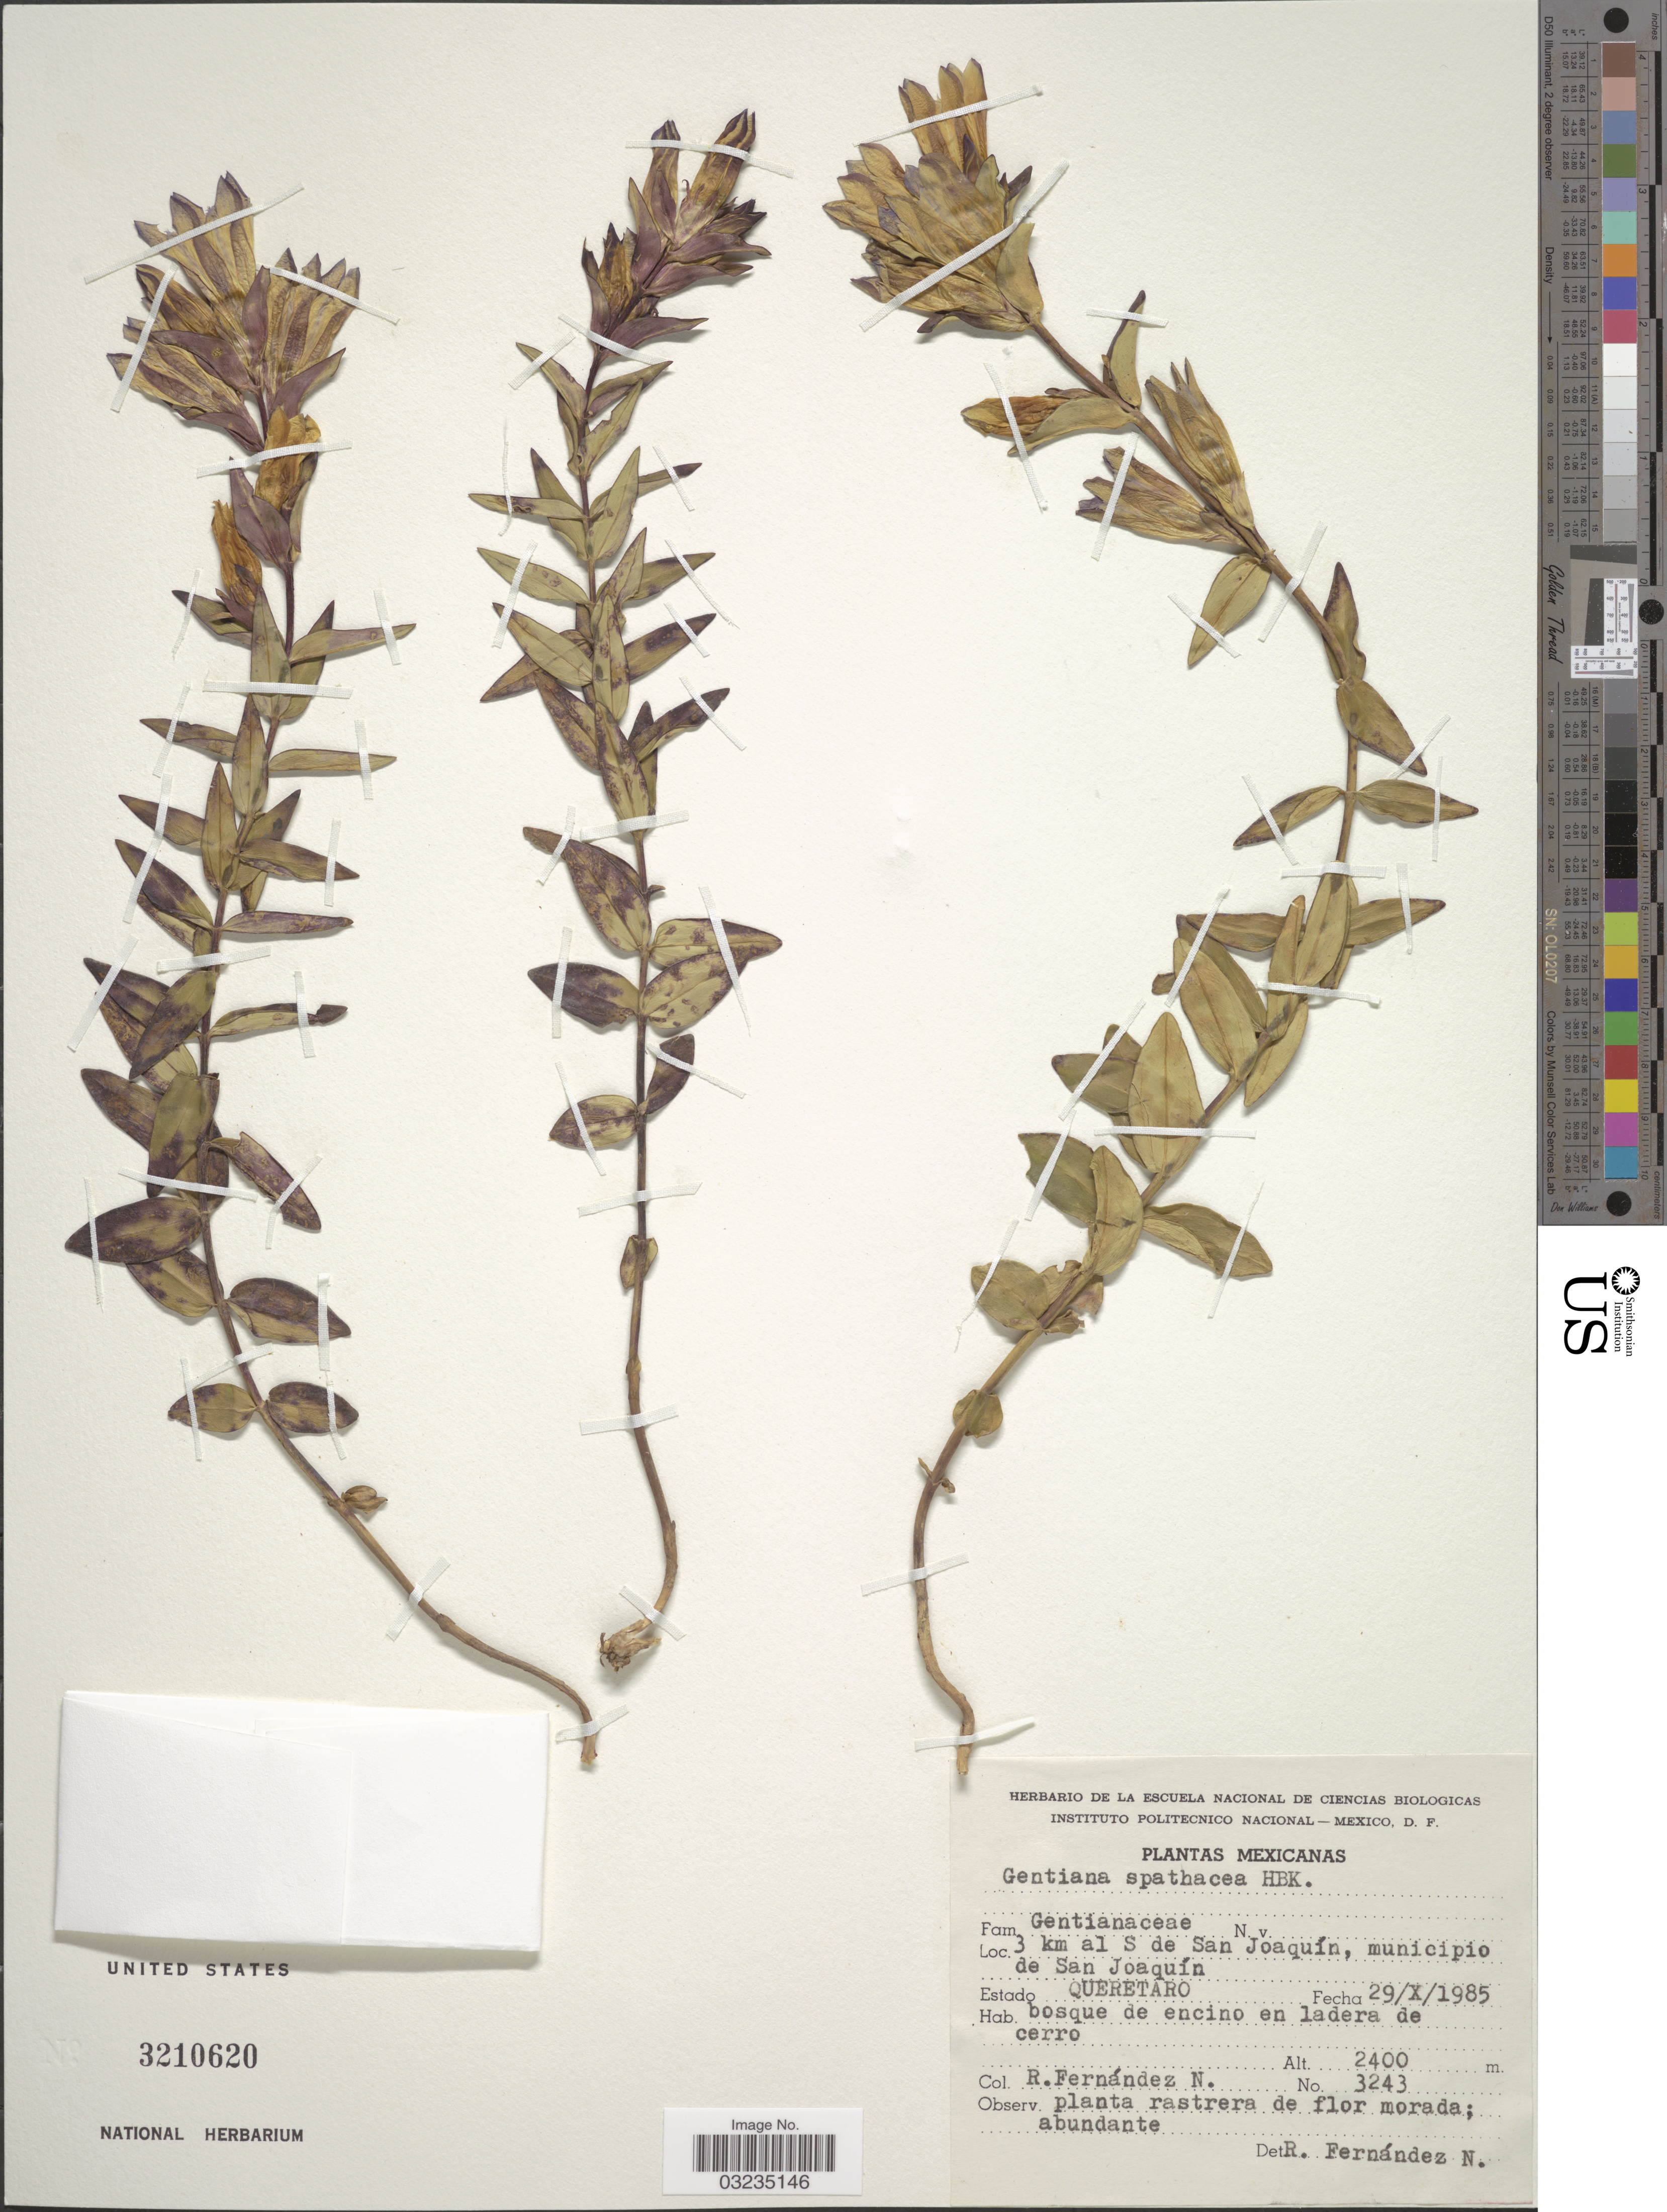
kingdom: Plantae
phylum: Tracheophyta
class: Magnoliopsida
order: Gentianales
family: Gentianaceae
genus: Gentiana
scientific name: Gentiana spathacea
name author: Kunth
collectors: R. Fernández Nava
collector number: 3243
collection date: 1985-10-29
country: Mexico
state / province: Querétaro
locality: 3 km al S de San Joaquín, municipio de San Joaquín.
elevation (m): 2400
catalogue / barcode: US 3210620